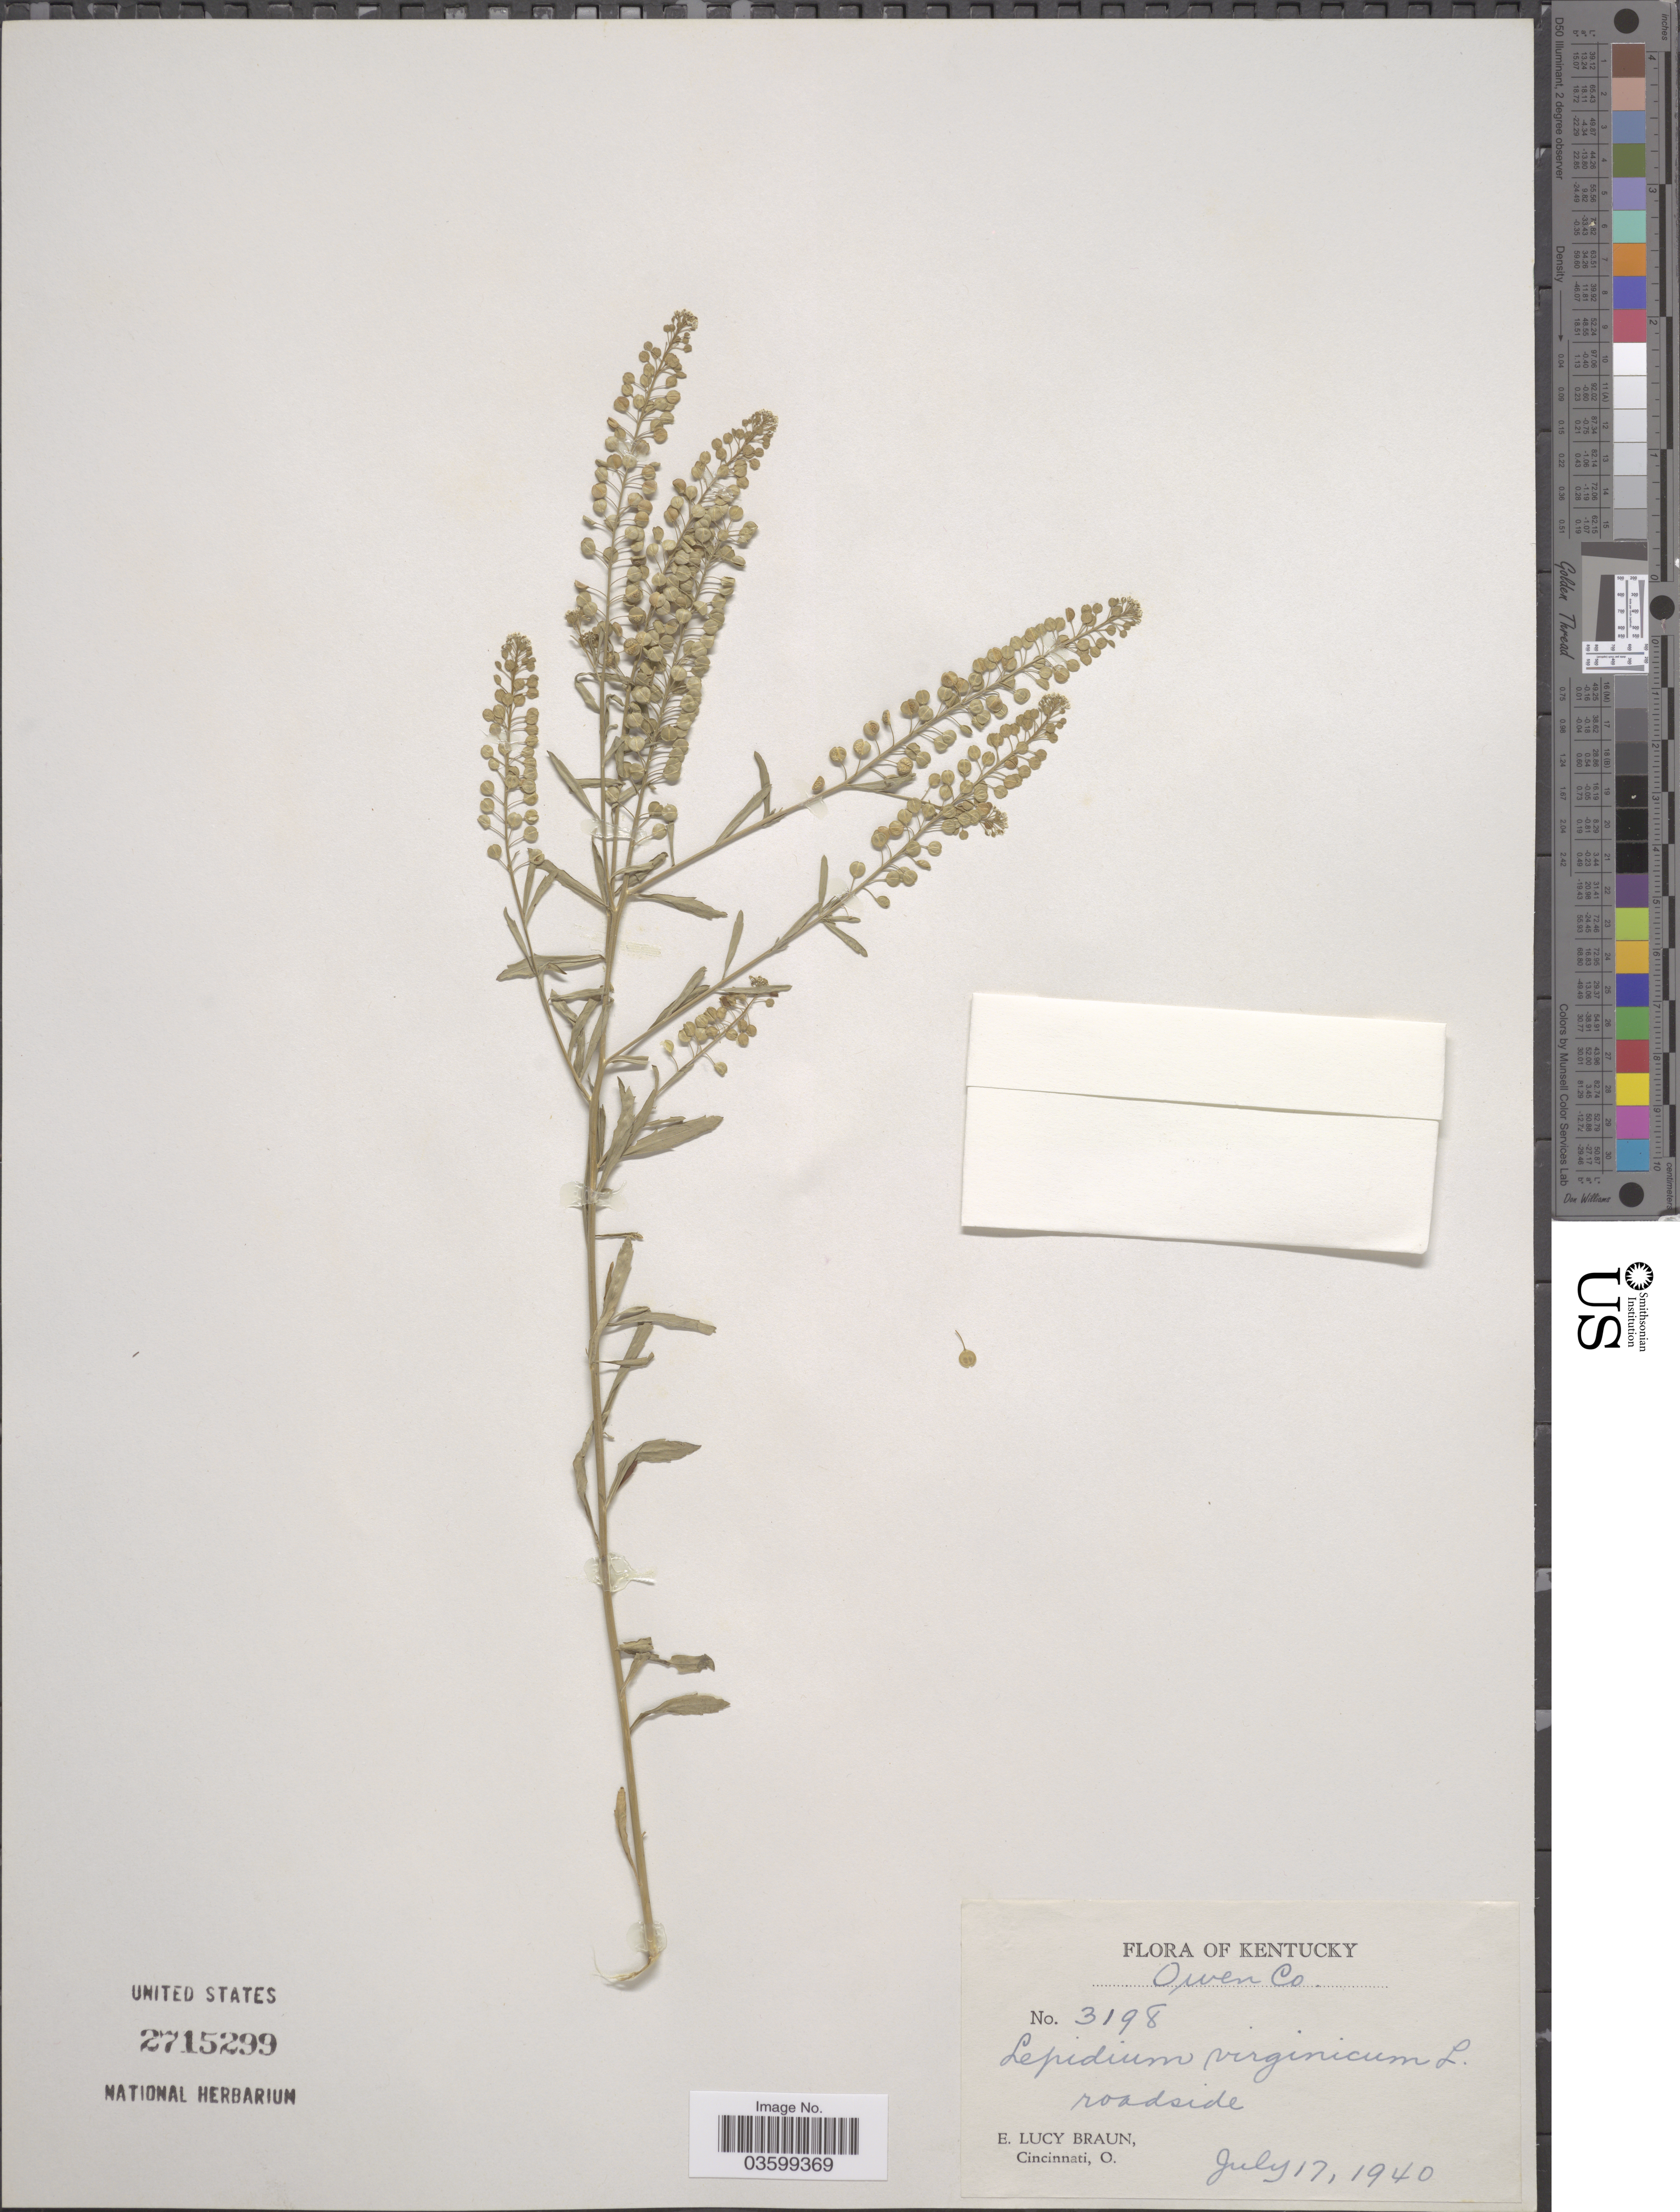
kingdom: Plantae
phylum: Tracheophyta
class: Magnoliopsida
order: Brassicales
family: Brassicaceae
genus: Lepidium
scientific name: Lepidium virginicum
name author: L.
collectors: E. L. Braun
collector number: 3198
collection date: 1940-07-17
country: United States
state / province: Kentucky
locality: Owen Co. Roadside.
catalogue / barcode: US 2715299